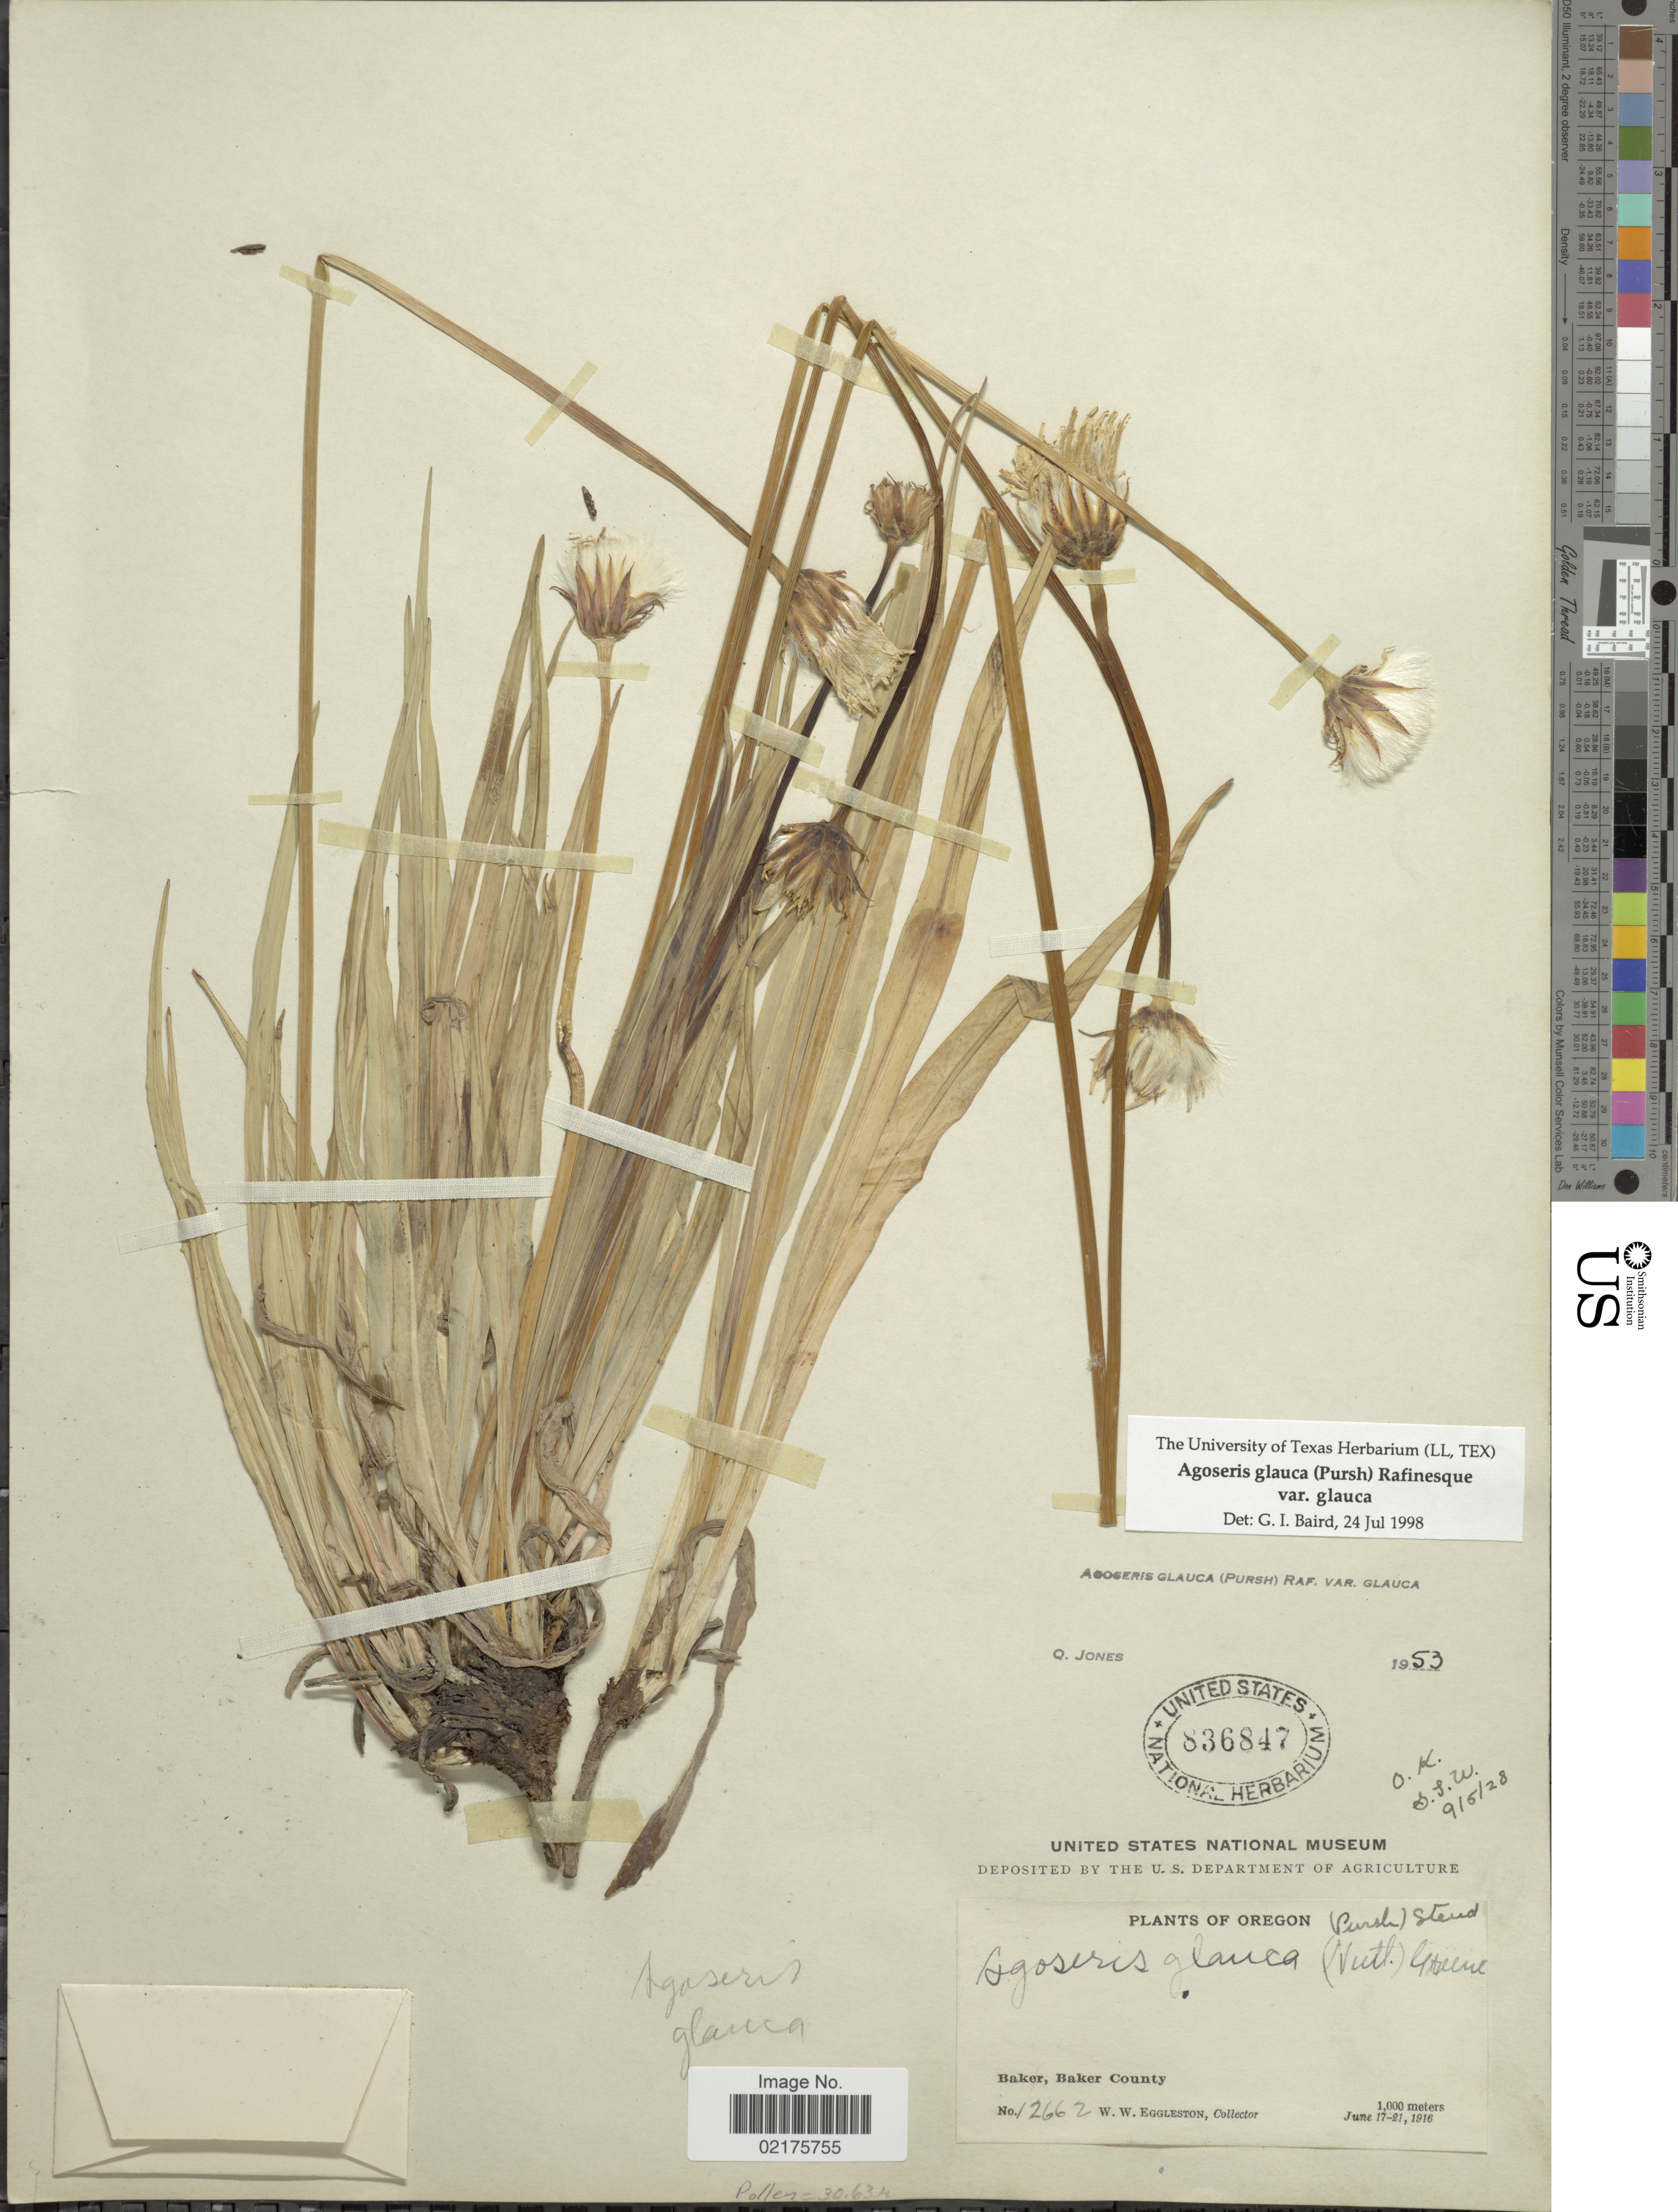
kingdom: Plantae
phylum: Tracheophyta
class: Magnoliopsida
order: Asterales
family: Asteraceae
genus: Agoseris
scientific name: Agoseris glauca var. glauca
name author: (Pursh) Raf.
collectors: W. W. Eggleston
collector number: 12662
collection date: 1916-06-17/1916-06-21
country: United States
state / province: Oregon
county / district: Baker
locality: Baker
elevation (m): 1000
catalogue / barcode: US 836847